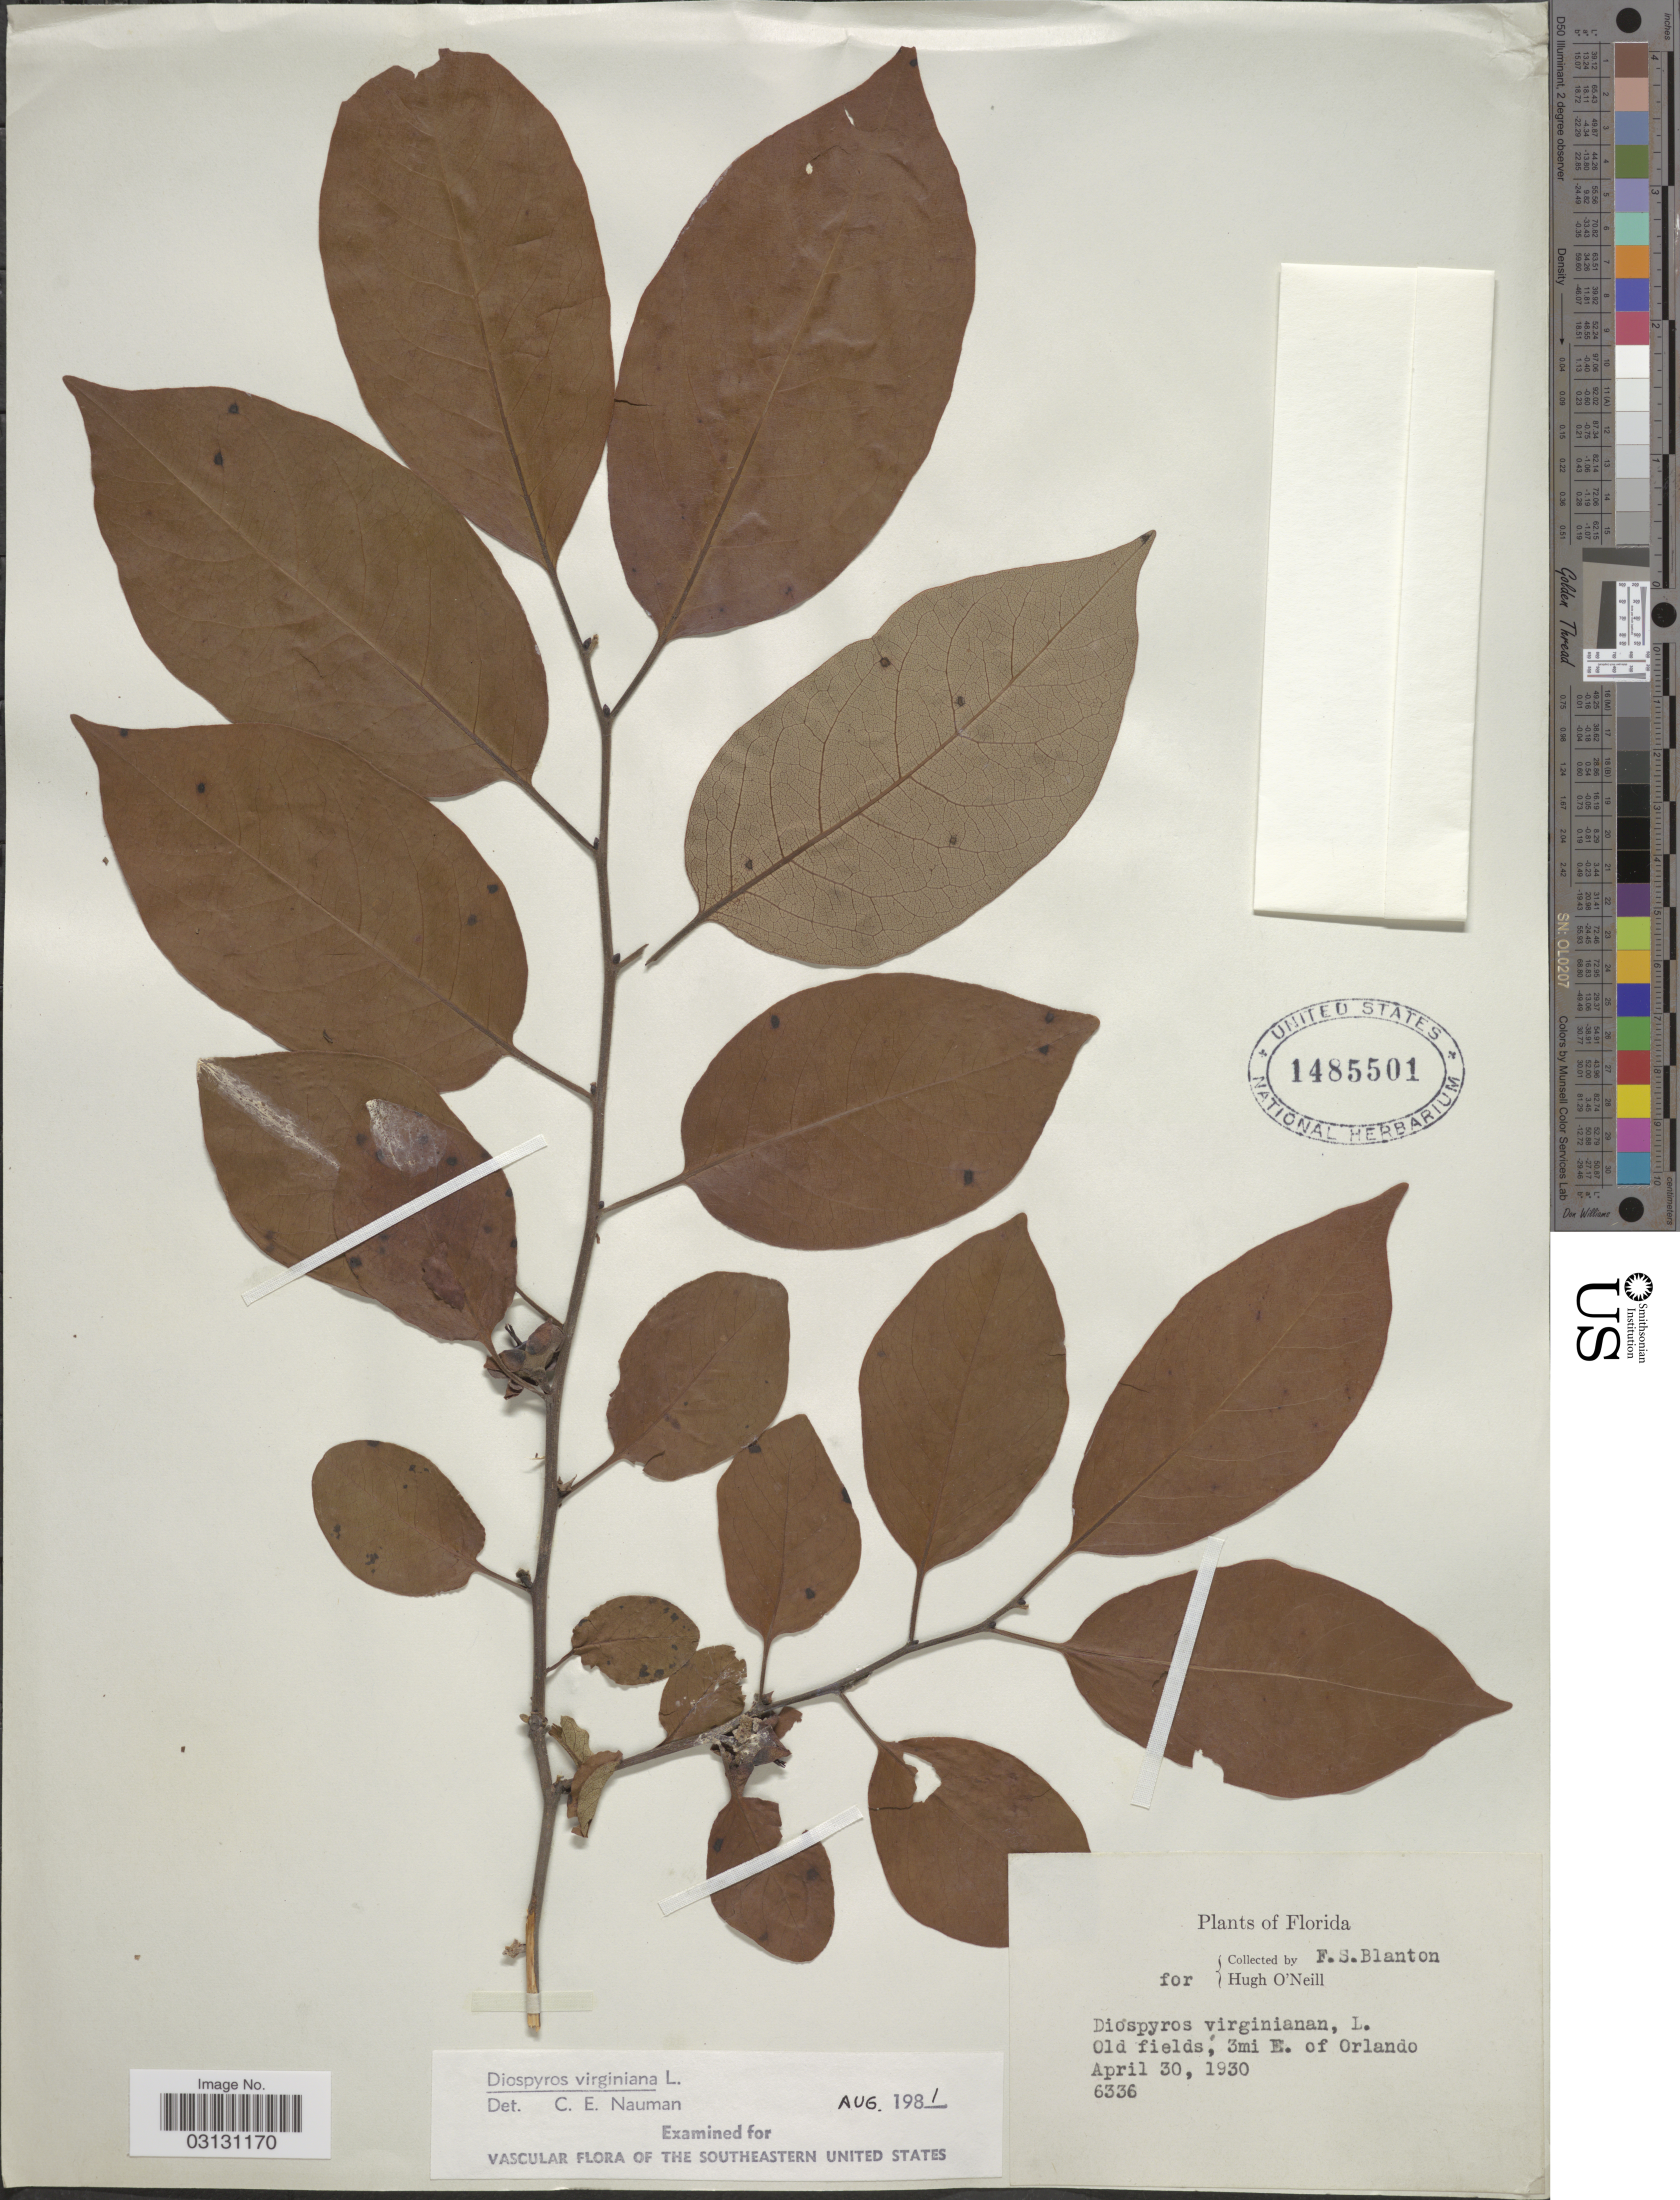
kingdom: Plantae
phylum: Tracheophyta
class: Magnoliopsida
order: Ericales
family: Ebenaceae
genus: Diospyros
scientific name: Diospyros virginiana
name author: L.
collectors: F. S. Blanton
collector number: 6336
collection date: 1930-04-30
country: United States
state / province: Florida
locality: Old fields, 3 mi E. of Orlando.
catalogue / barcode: US 1485501